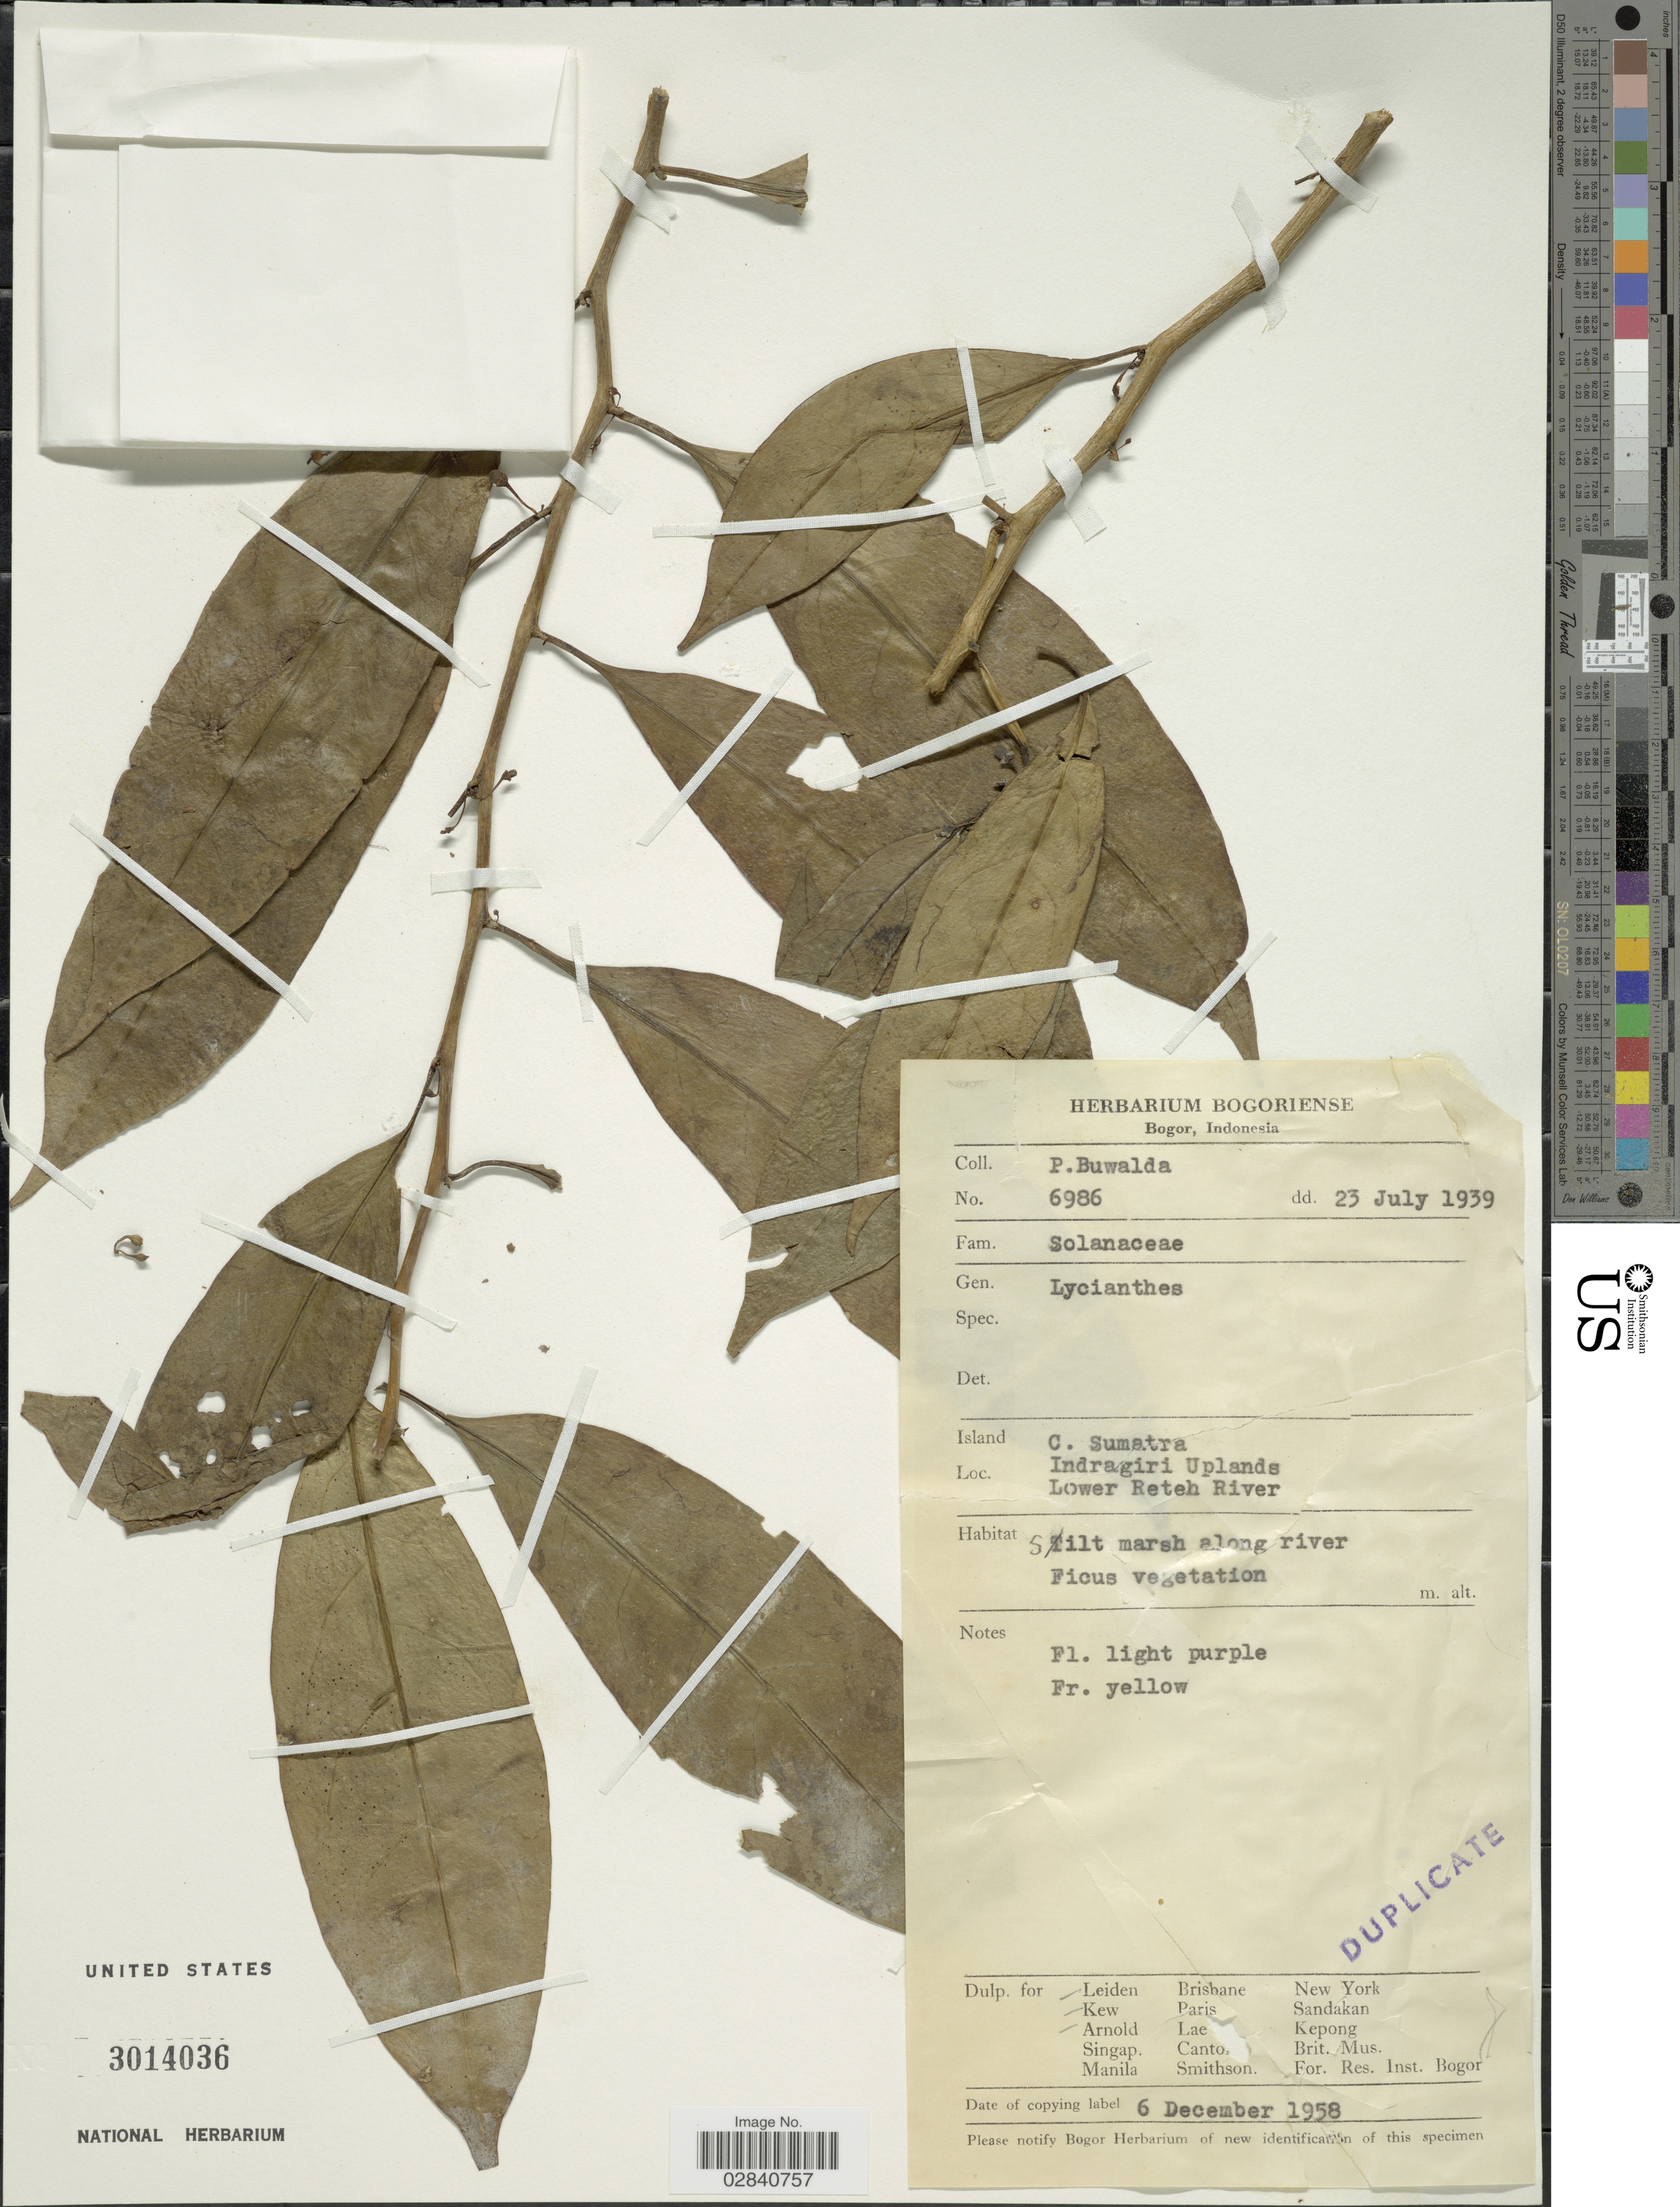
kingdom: Plantae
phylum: Tracheophyta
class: Magnoliopsida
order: Solanales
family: Solanaceae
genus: Lycianthes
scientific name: Lycianthes parasitica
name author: (Blume) Bitter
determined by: Knapp, S. D.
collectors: P. Buwalda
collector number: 6986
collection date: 1939-07-23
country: Indonesia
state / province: Sumatra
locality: C. Sumatra. Indragiri Uplands. Lower Reteh River.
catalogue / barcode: US 3014036